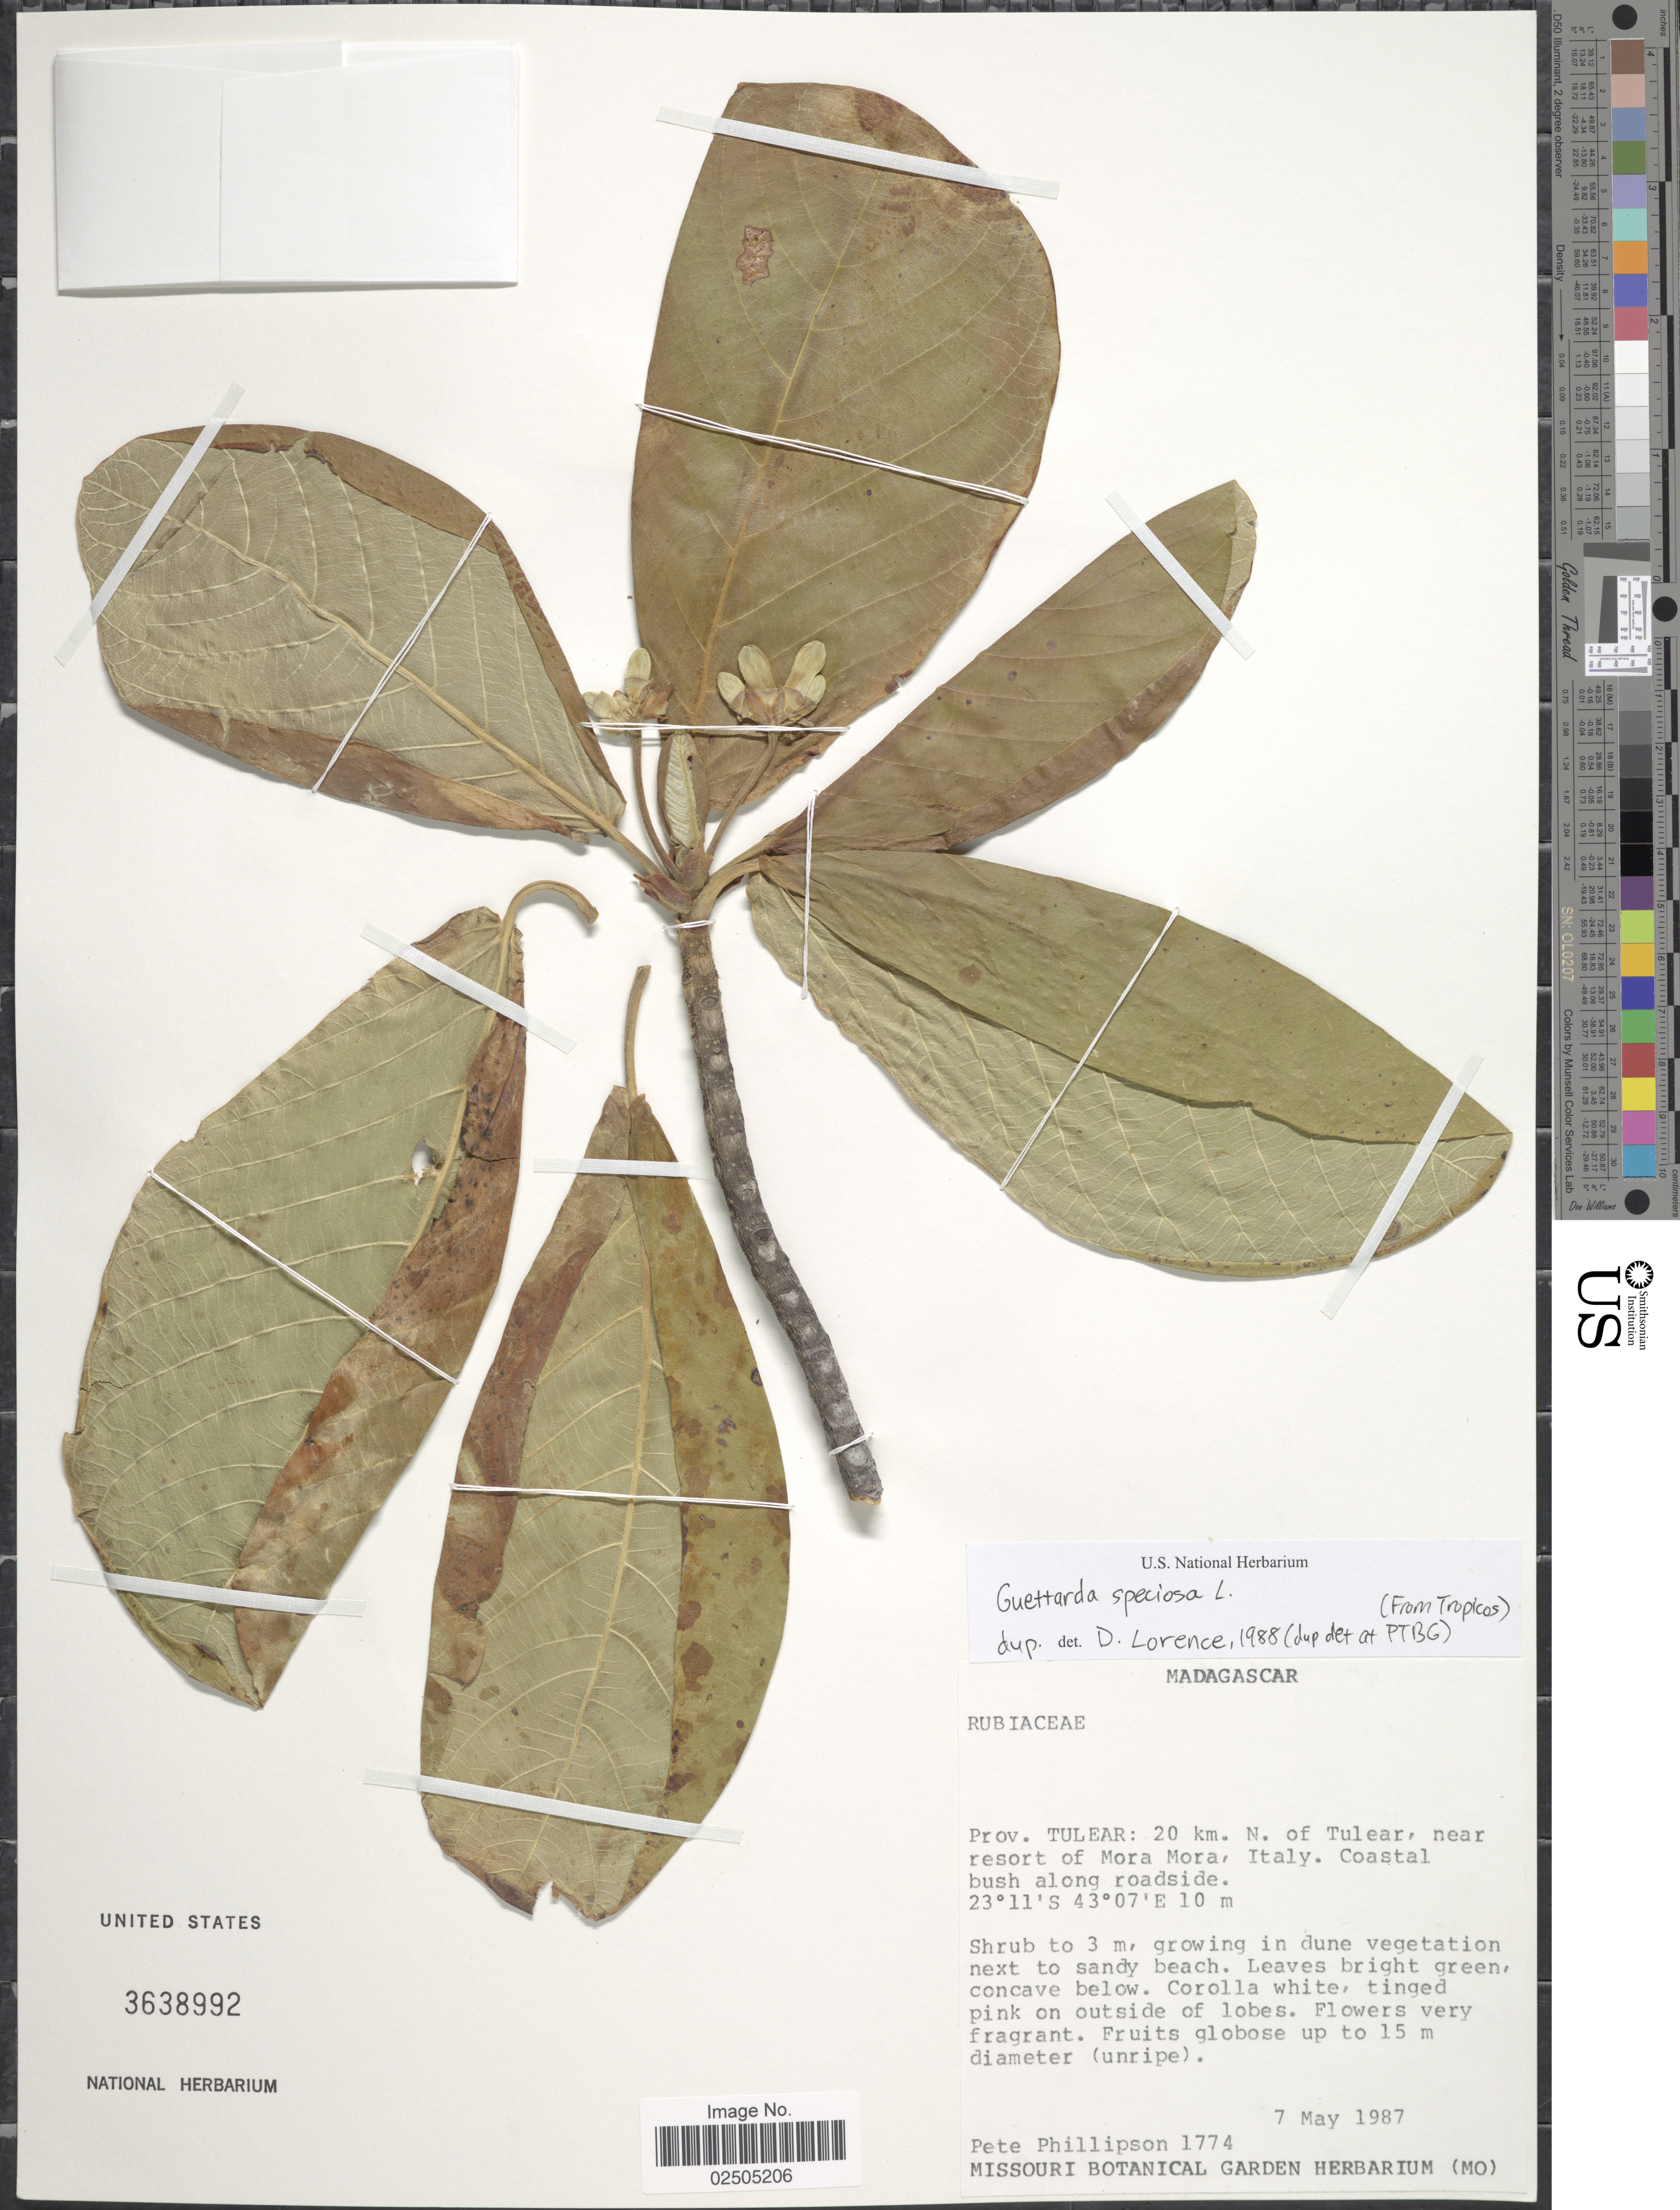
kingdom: Plantae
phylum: Tracheophyta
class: Magnoliopsida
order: Gentianales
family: Rubiaceae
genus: Guettarda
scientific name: Guettarda speciosa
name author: L.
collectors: P. B. Phillipson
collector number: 1774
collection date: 1987-05-07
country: Madagascar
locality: Prov. Tulear: 20 km. N. of Tulear, near resort of Mora Mora, Italy. Coastal bush along roadside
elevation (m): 10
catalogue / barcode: US 3638992